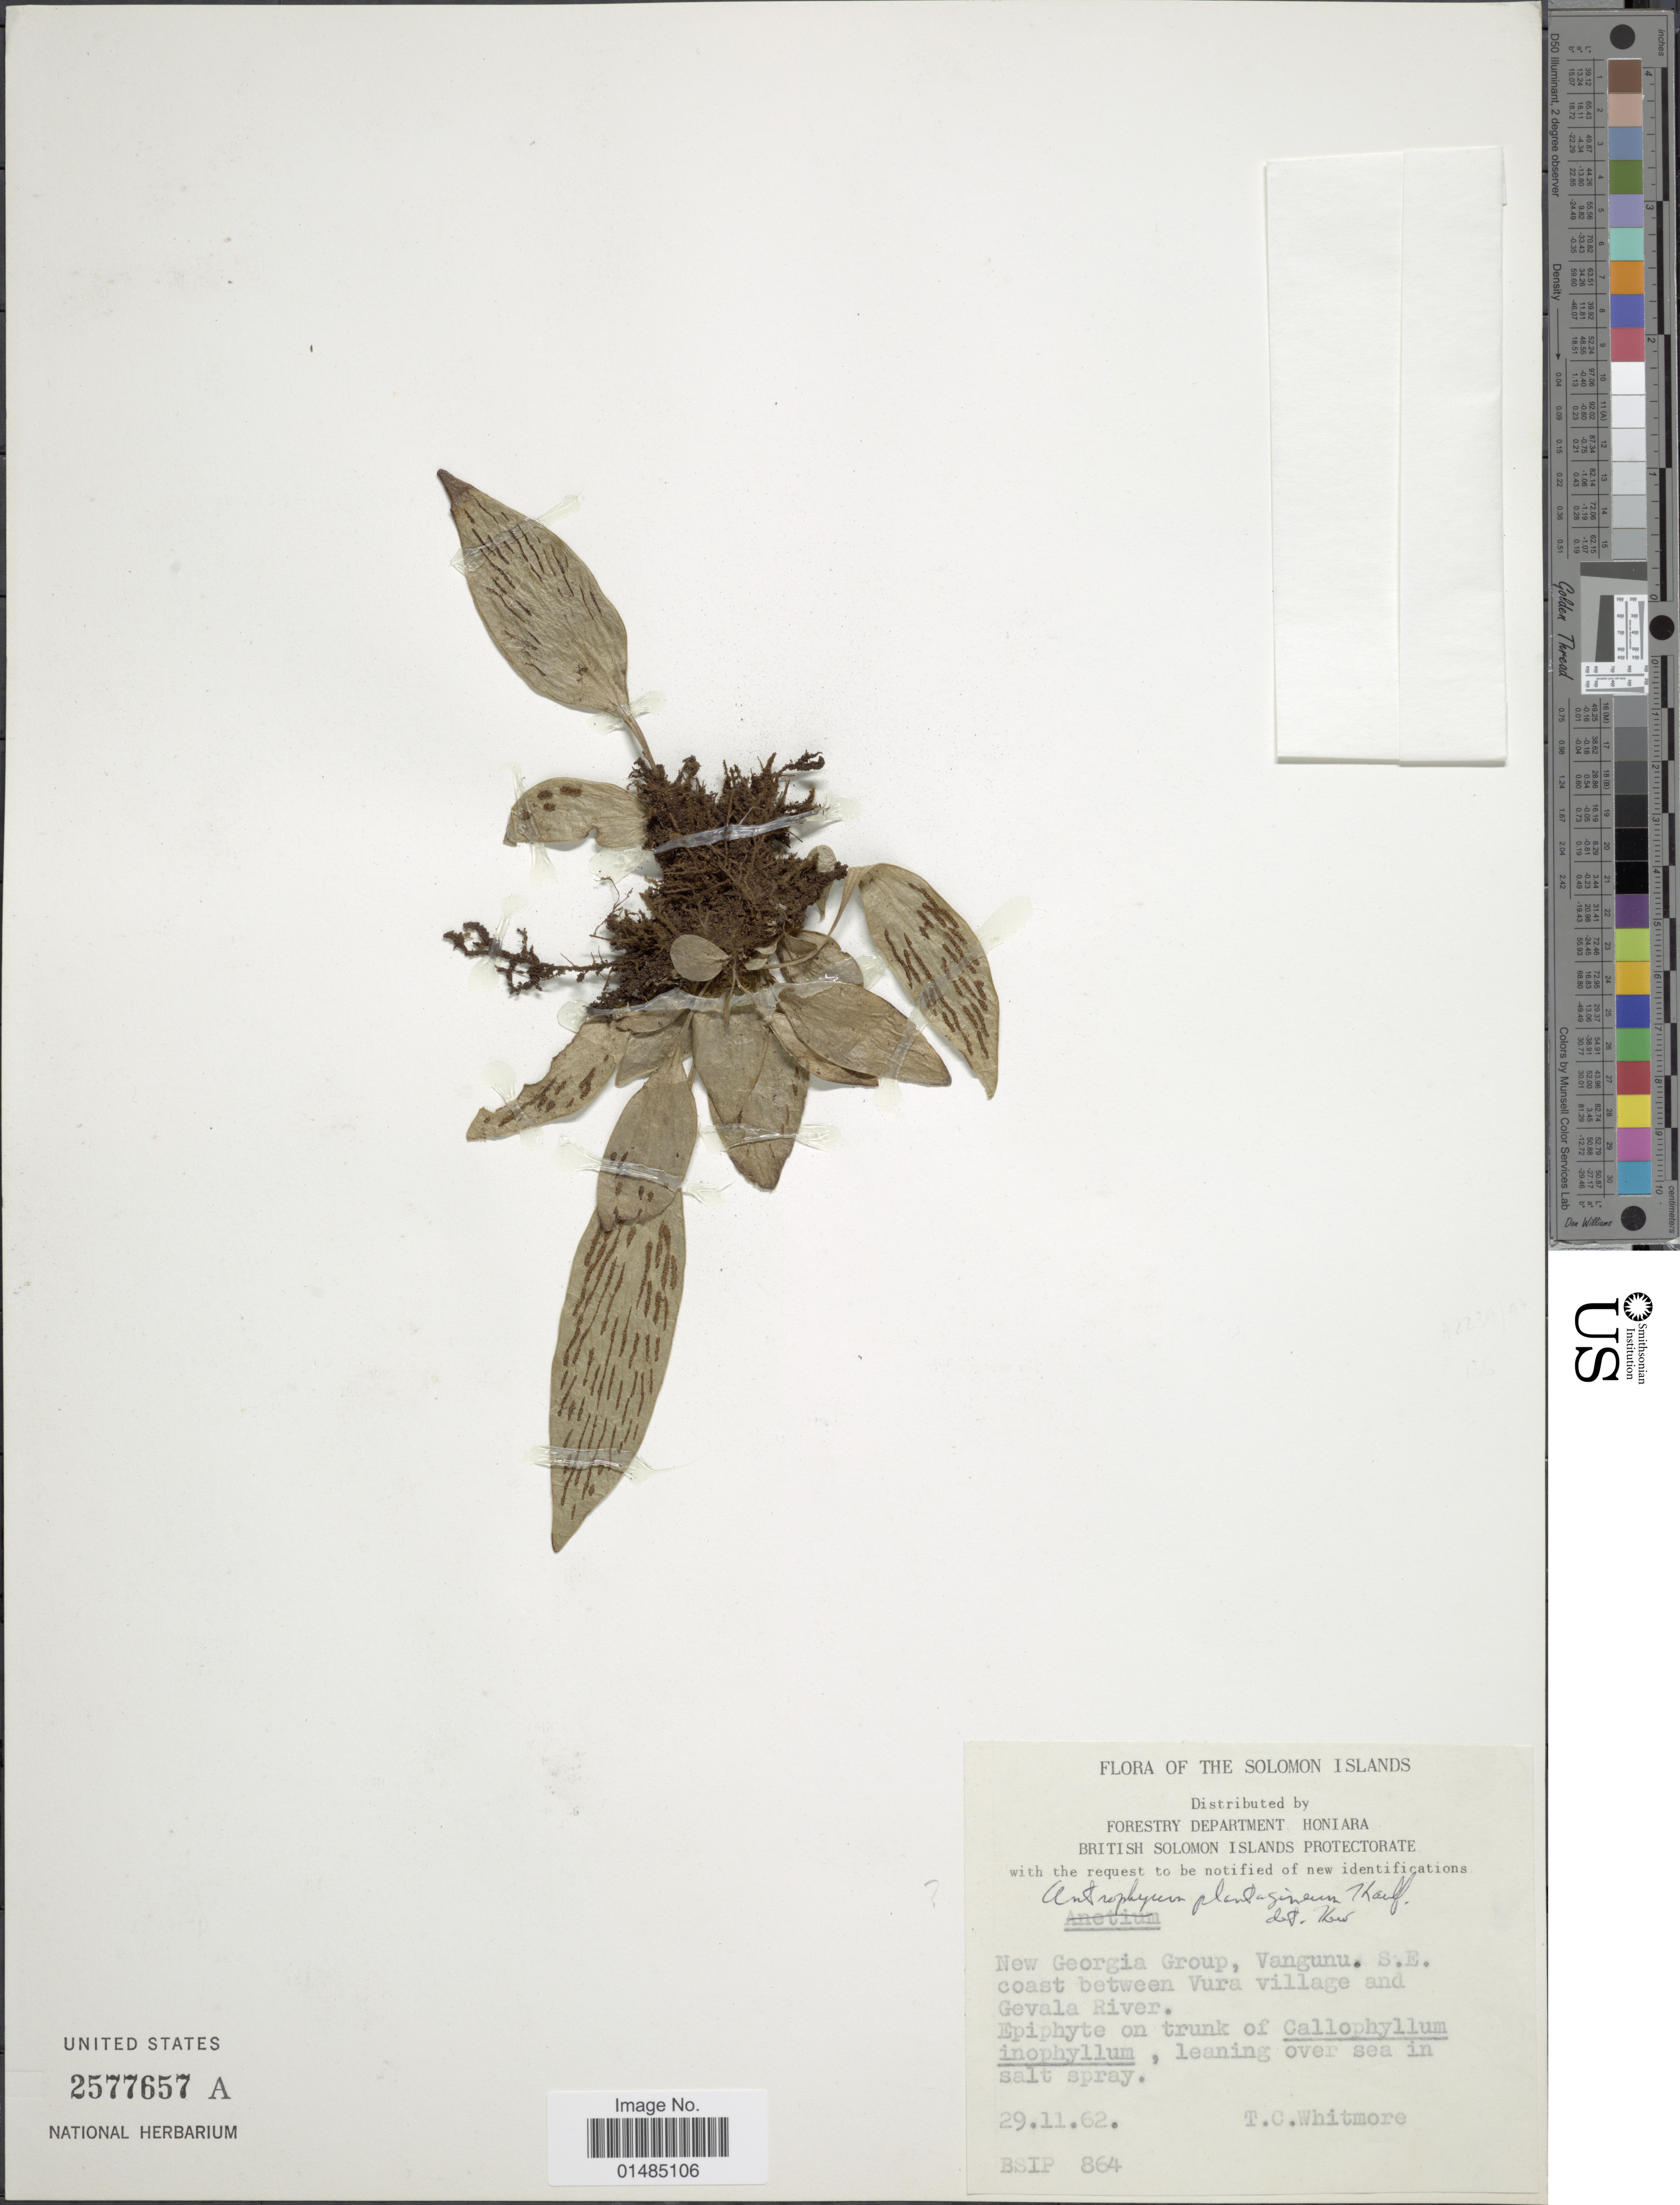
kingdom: Plantae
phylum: Tracheophyta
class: Polypodiopsida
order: Polypodiales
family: Pteridaceae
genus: Antrophyum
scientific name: Antrophyum plantagineum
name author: (Cav.) Kaulf.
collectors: T. C. Whitmore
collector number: BSIP 864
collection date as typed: Transcribed d/m/y: 29/11/62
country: Solomon Islands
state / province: Solomon Islands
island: New Georgia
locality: New Georgia Group, Vangunu, S.E. coast between Vura village and Gevala River.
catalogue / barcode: US 2577657A